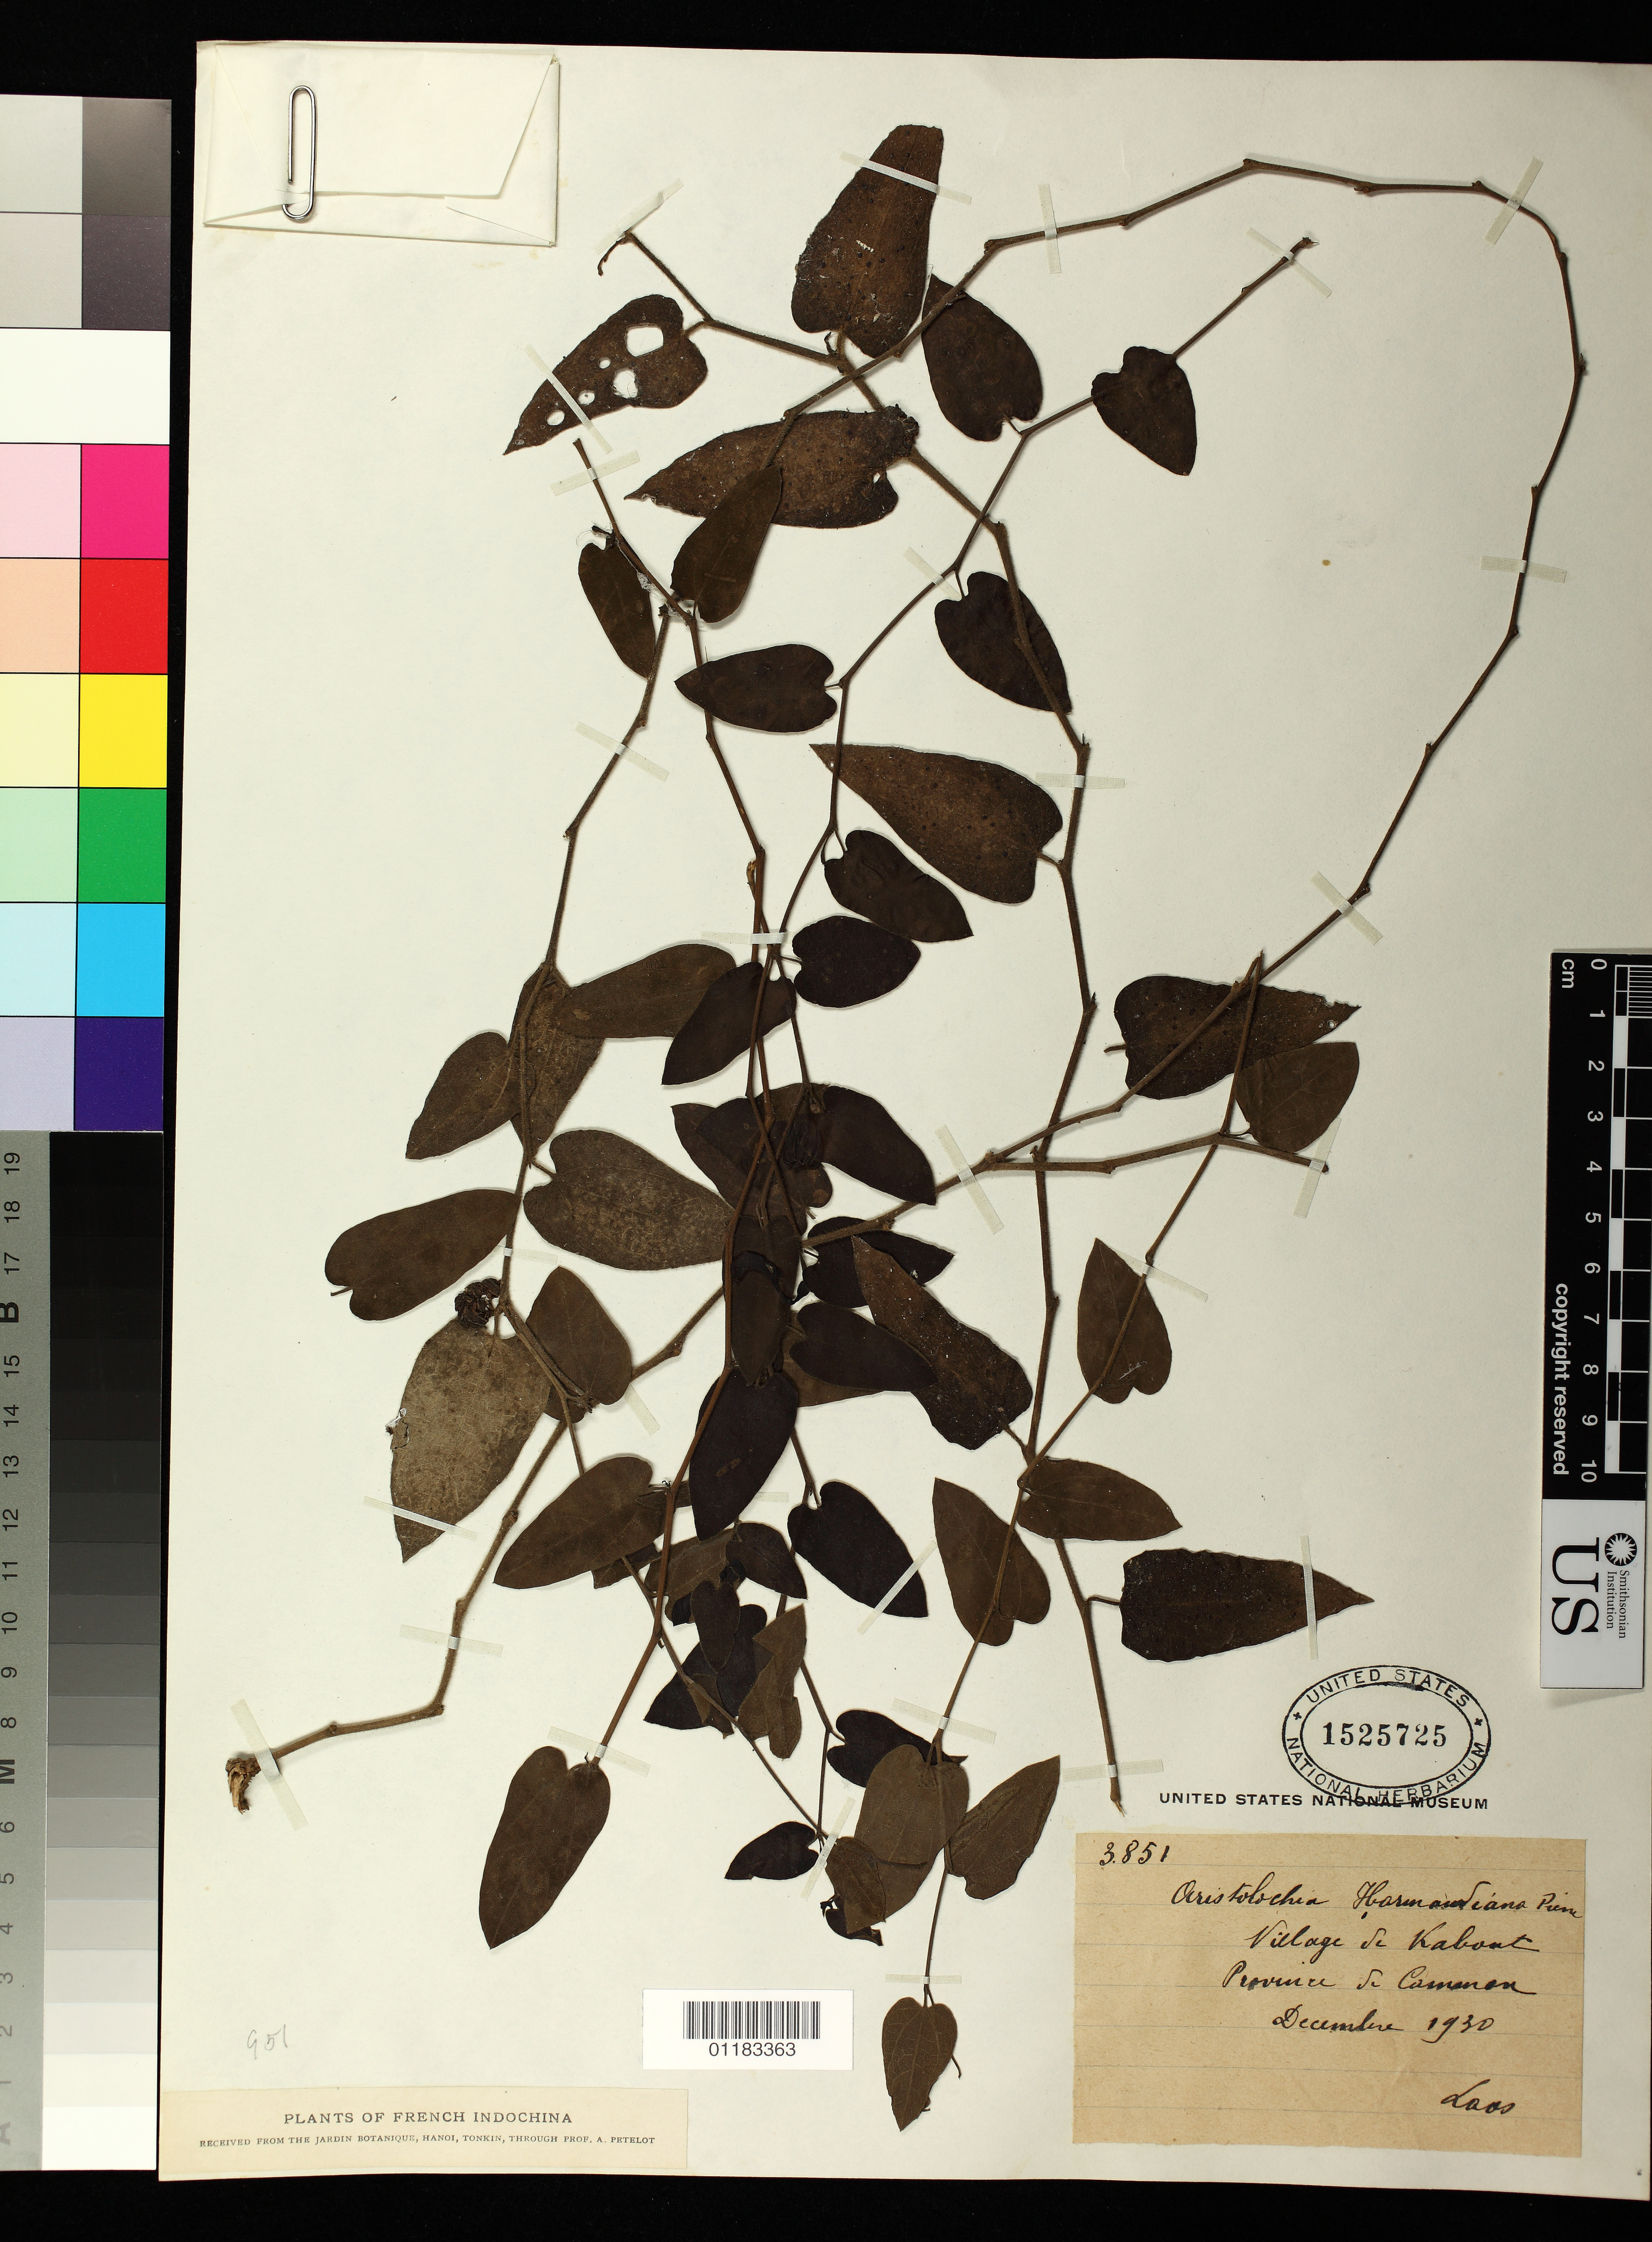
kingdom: Plantae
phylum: Tracheophyta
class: Magnoliopsida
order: Piperales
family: Aristolochiaceae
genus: Aristolochia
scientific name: Aristolochia harmandiana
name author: Pierre ex Lecomte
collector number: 3851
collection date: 1930-12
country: Laos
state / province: Khammouan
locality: Village de Kabout Province de Camouan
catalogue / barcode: US 1525725